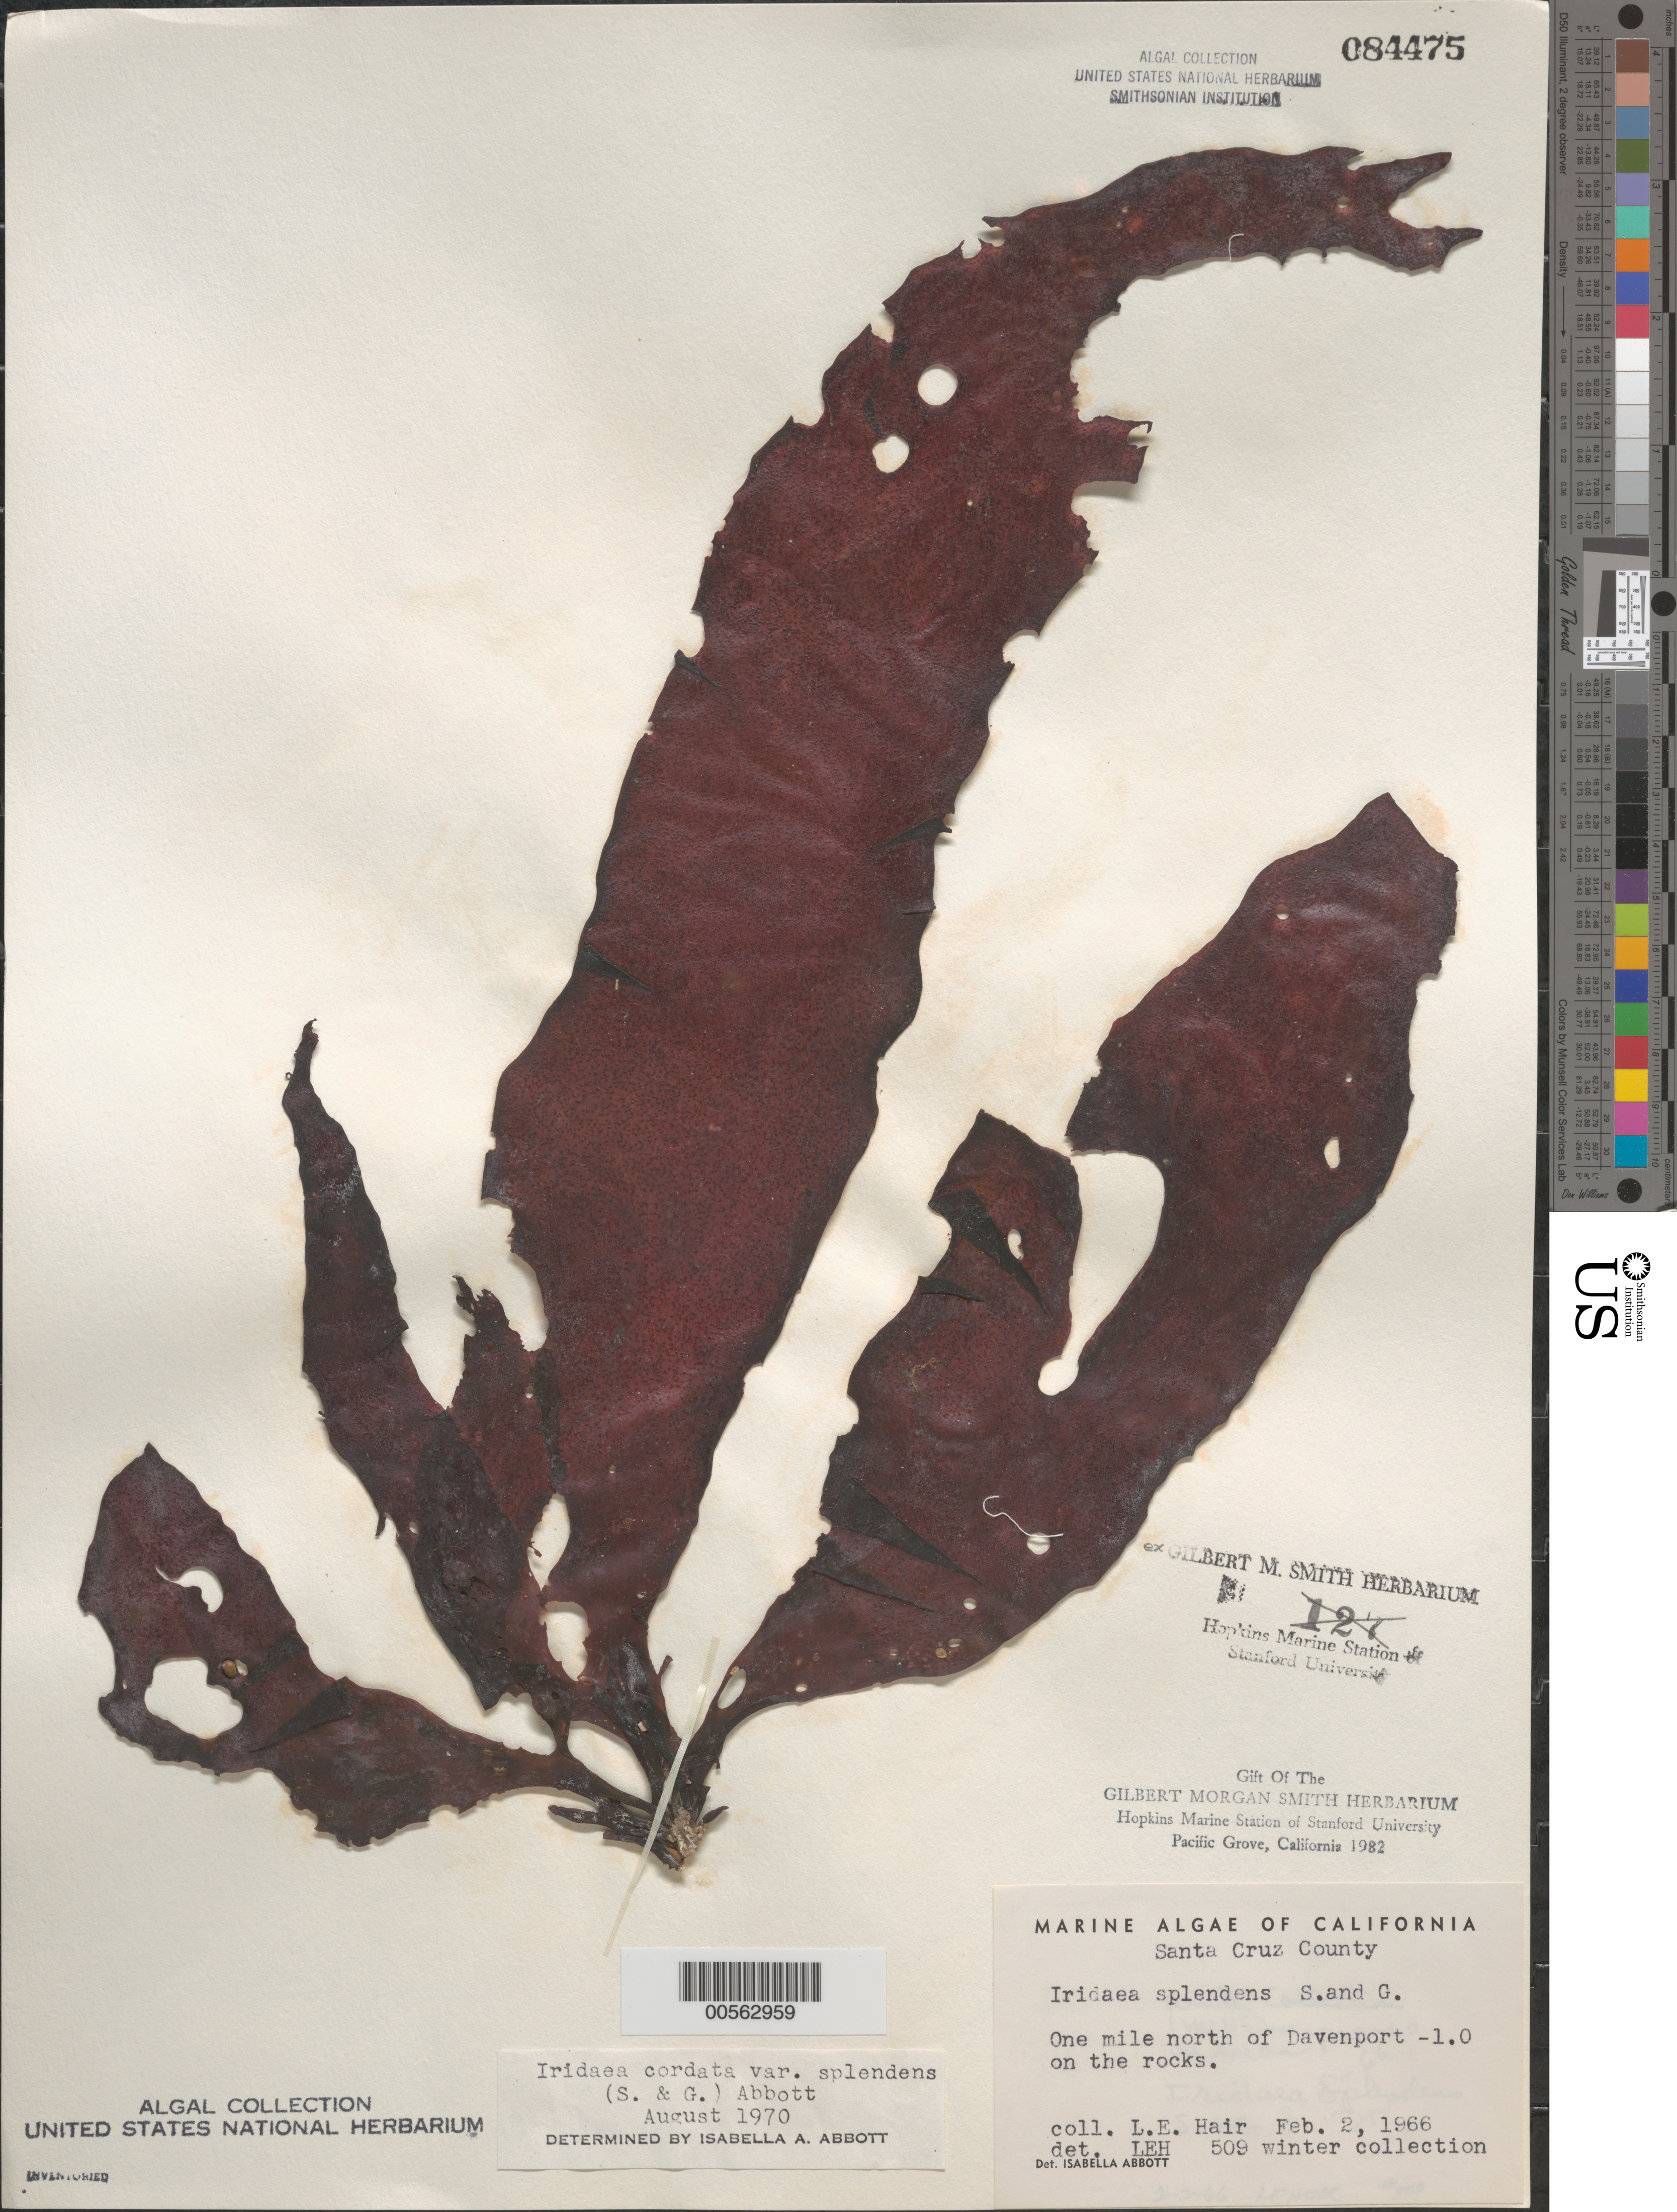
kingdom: Plantae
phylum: Rhodophyta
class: Florideophyceae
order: Gigartinales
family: Gigartinaceae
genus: Iridaea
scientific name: Iridaea cordata var. splendens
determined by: Abbott, Isabella A.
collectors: L. Hair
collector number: Leh 509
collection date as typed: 02 Feb 1966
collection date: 1966-02-02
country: United States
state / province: California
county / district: Santa Cruz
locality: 1 mile north of Davenport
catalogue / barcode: US 84475